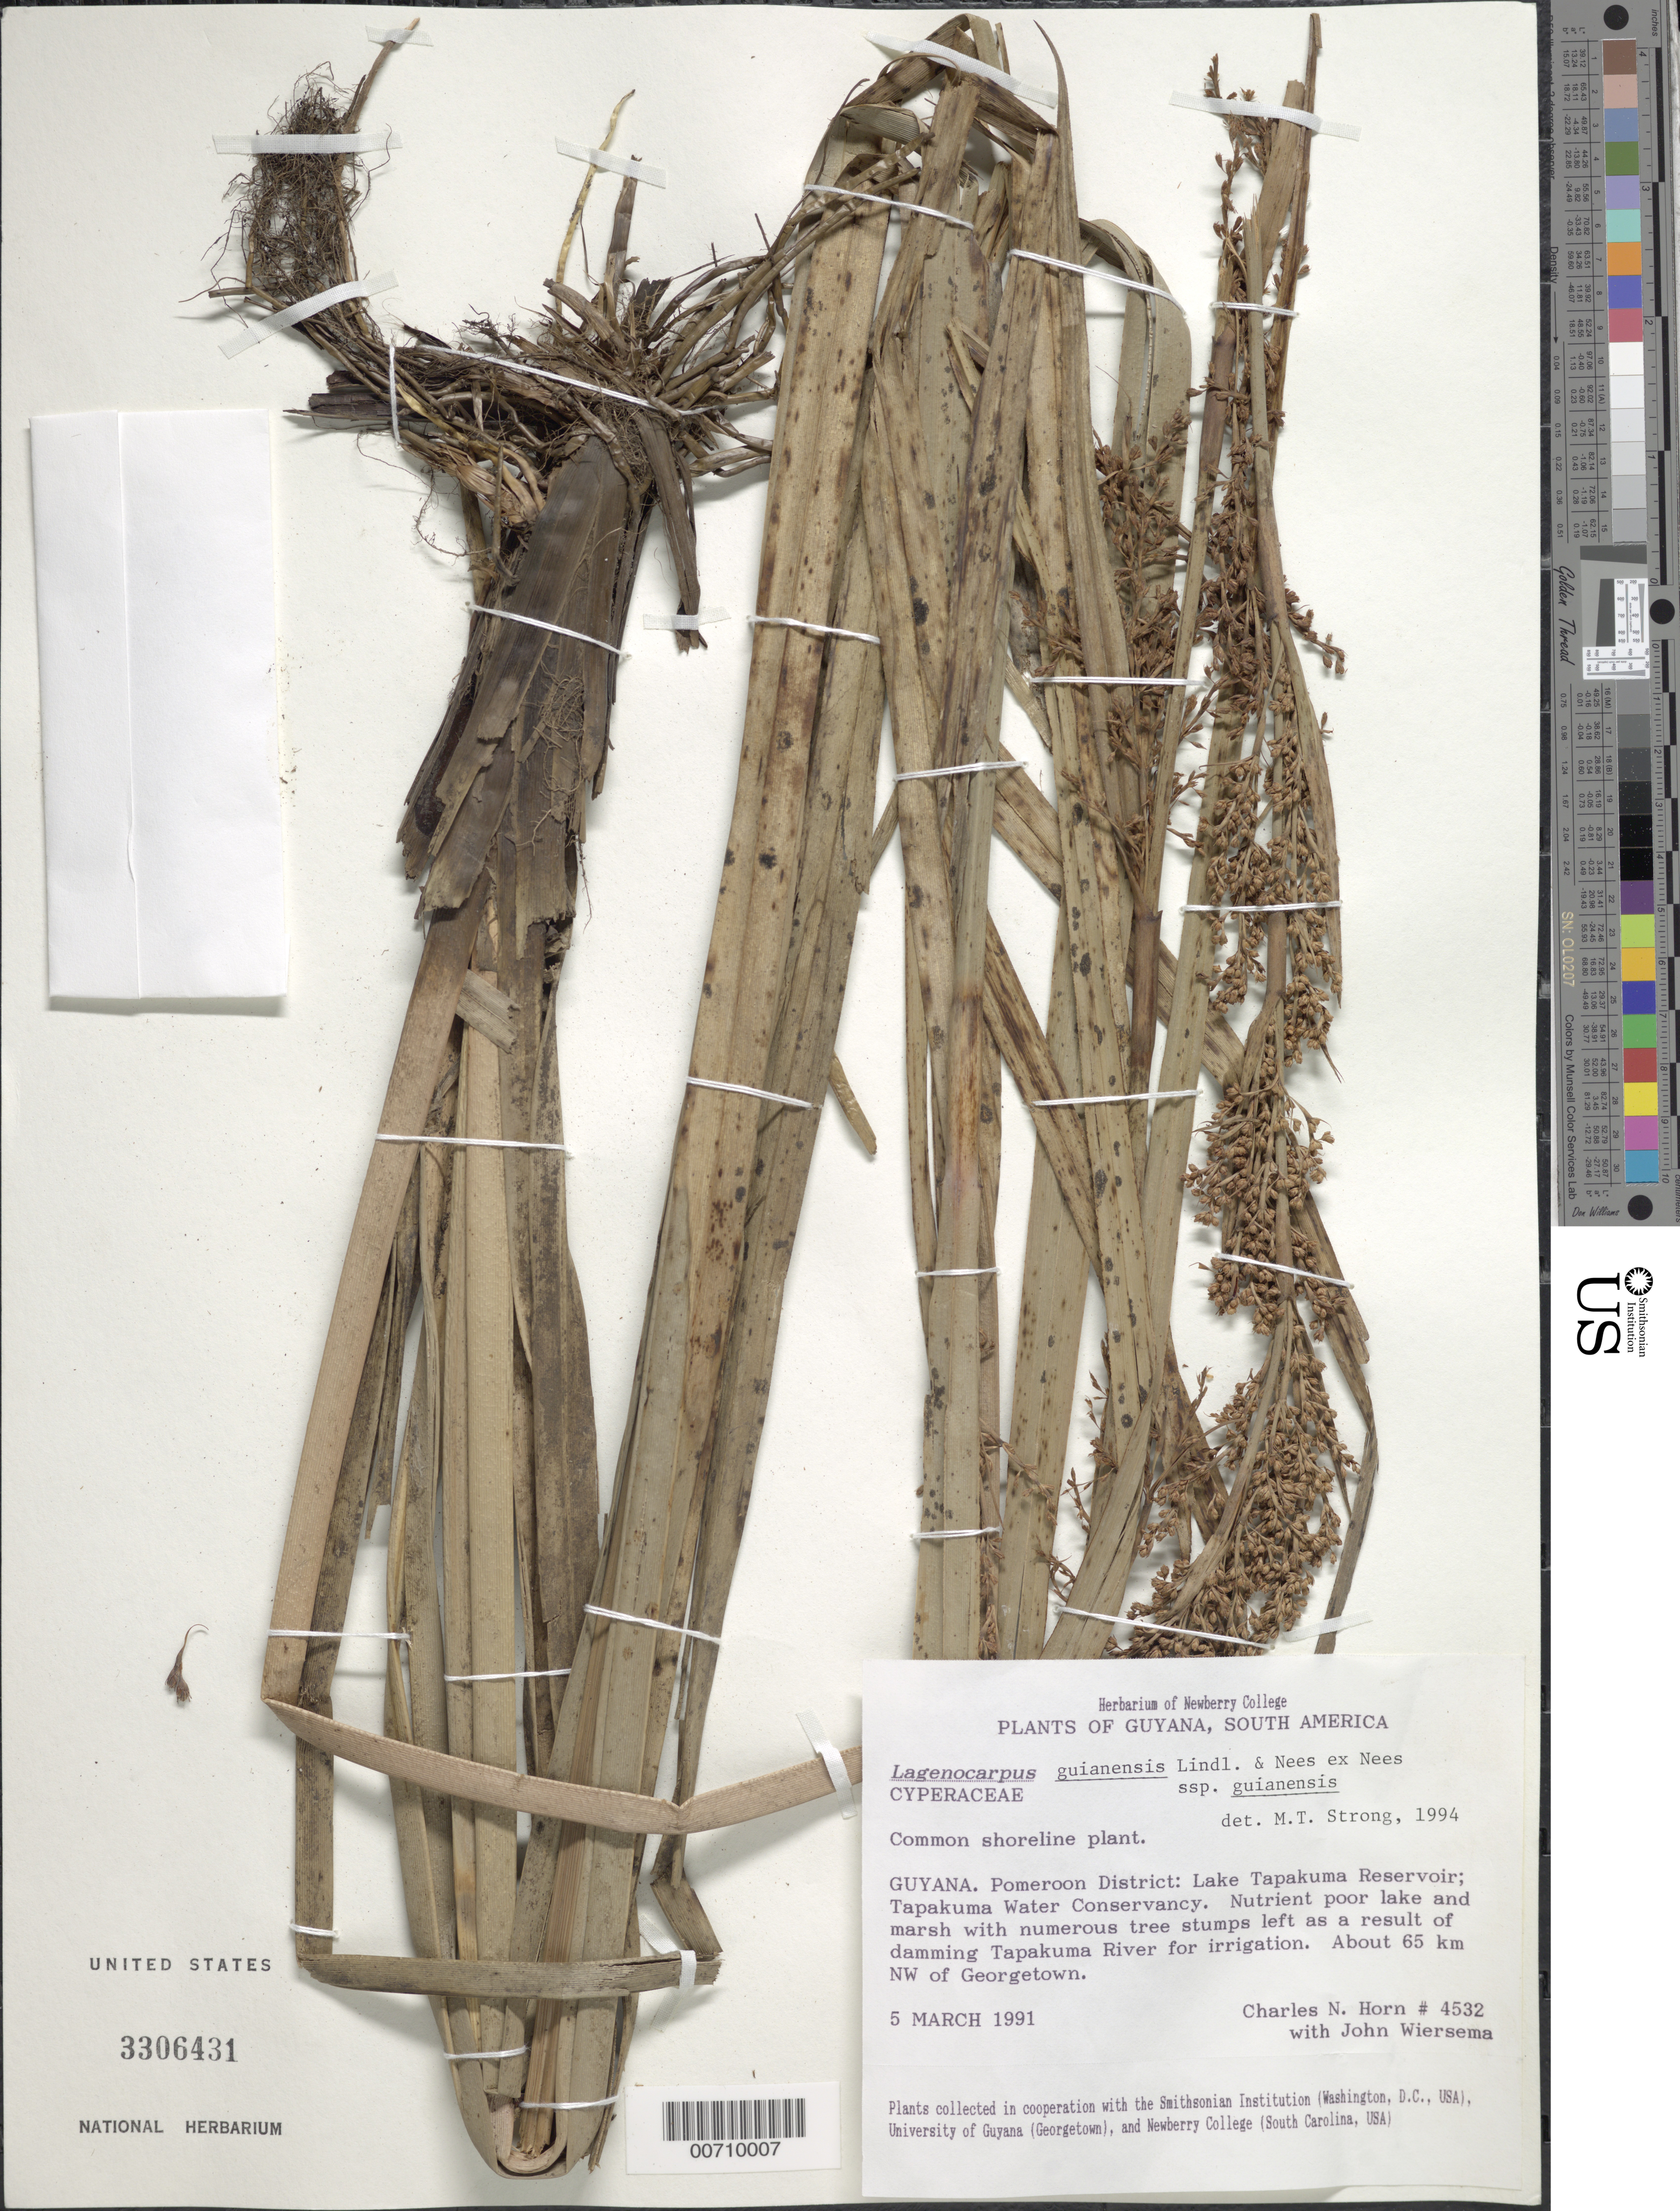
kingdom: Plantae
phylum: Tracheophyta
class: Liliopsida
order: Poales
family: Cyperaceae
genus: Lagenocarpus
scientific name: Lagenocarpus guianensis subsp. guianensis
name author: Nees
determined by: Strong, M. T., (US), Smithsonian Institution - National Museum of Natural History (UNITED STATES)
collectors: C. N. Horn, J. H. Wiersema, T. McDowell & M. Gopaul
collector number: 4532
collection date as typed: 5-Mar-91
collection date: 1991-03-05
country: Guyana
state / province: Pomeroon-Supenaam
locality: Lake Tapakuma Reservoir, Tapakuma Water Conservancy, about 65 km NW of Georgetown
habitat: Shoreline. Nutrient poor lake and marsh with numerous tree stumps left as a result of damming Tapakuma River for irrigation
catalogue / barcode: US 3306431